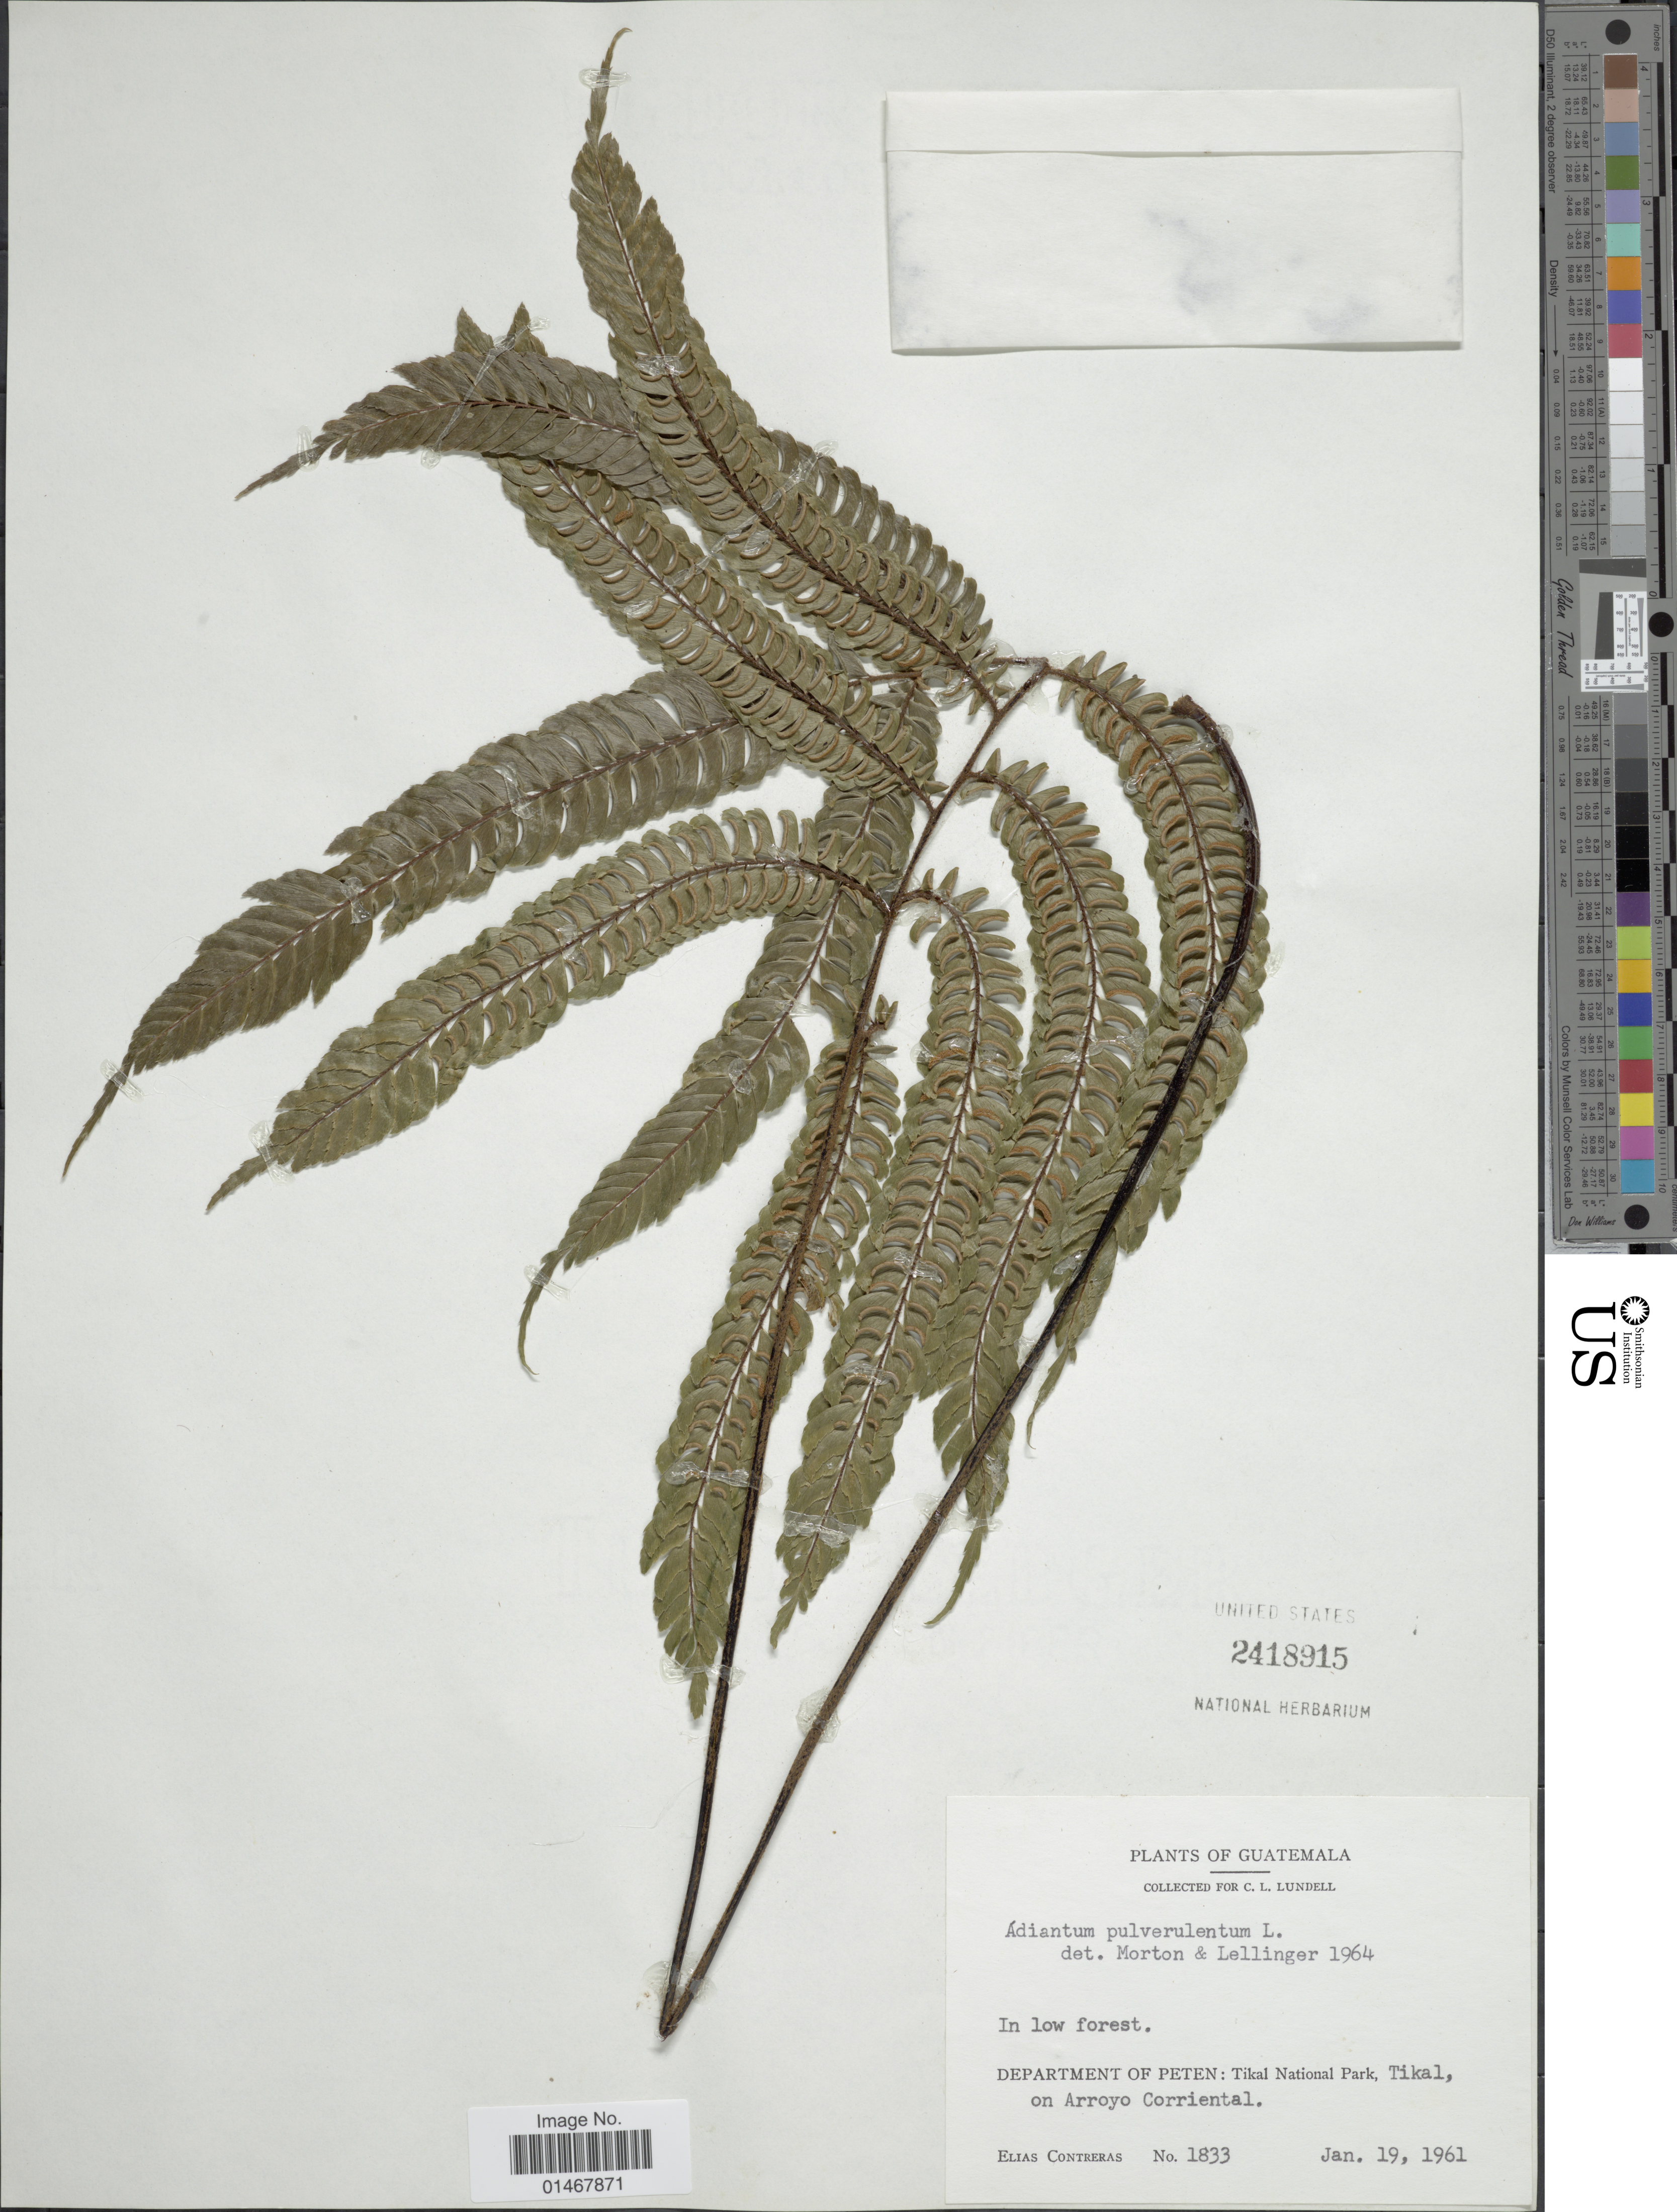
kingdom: Plantae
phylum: Tracheophyta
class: Polypodiopsida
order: Polypodiales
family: Pteridaceae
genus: Adiantum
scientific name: Adiantum pulverulentum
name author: L.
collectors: E. Contreras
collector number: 1833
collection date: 1961-01-19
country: Guatemala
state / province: El Petén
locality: Department of Peten: Tikal National Park, Tikal, on Arroyo Corriental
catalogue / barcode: US 2418915